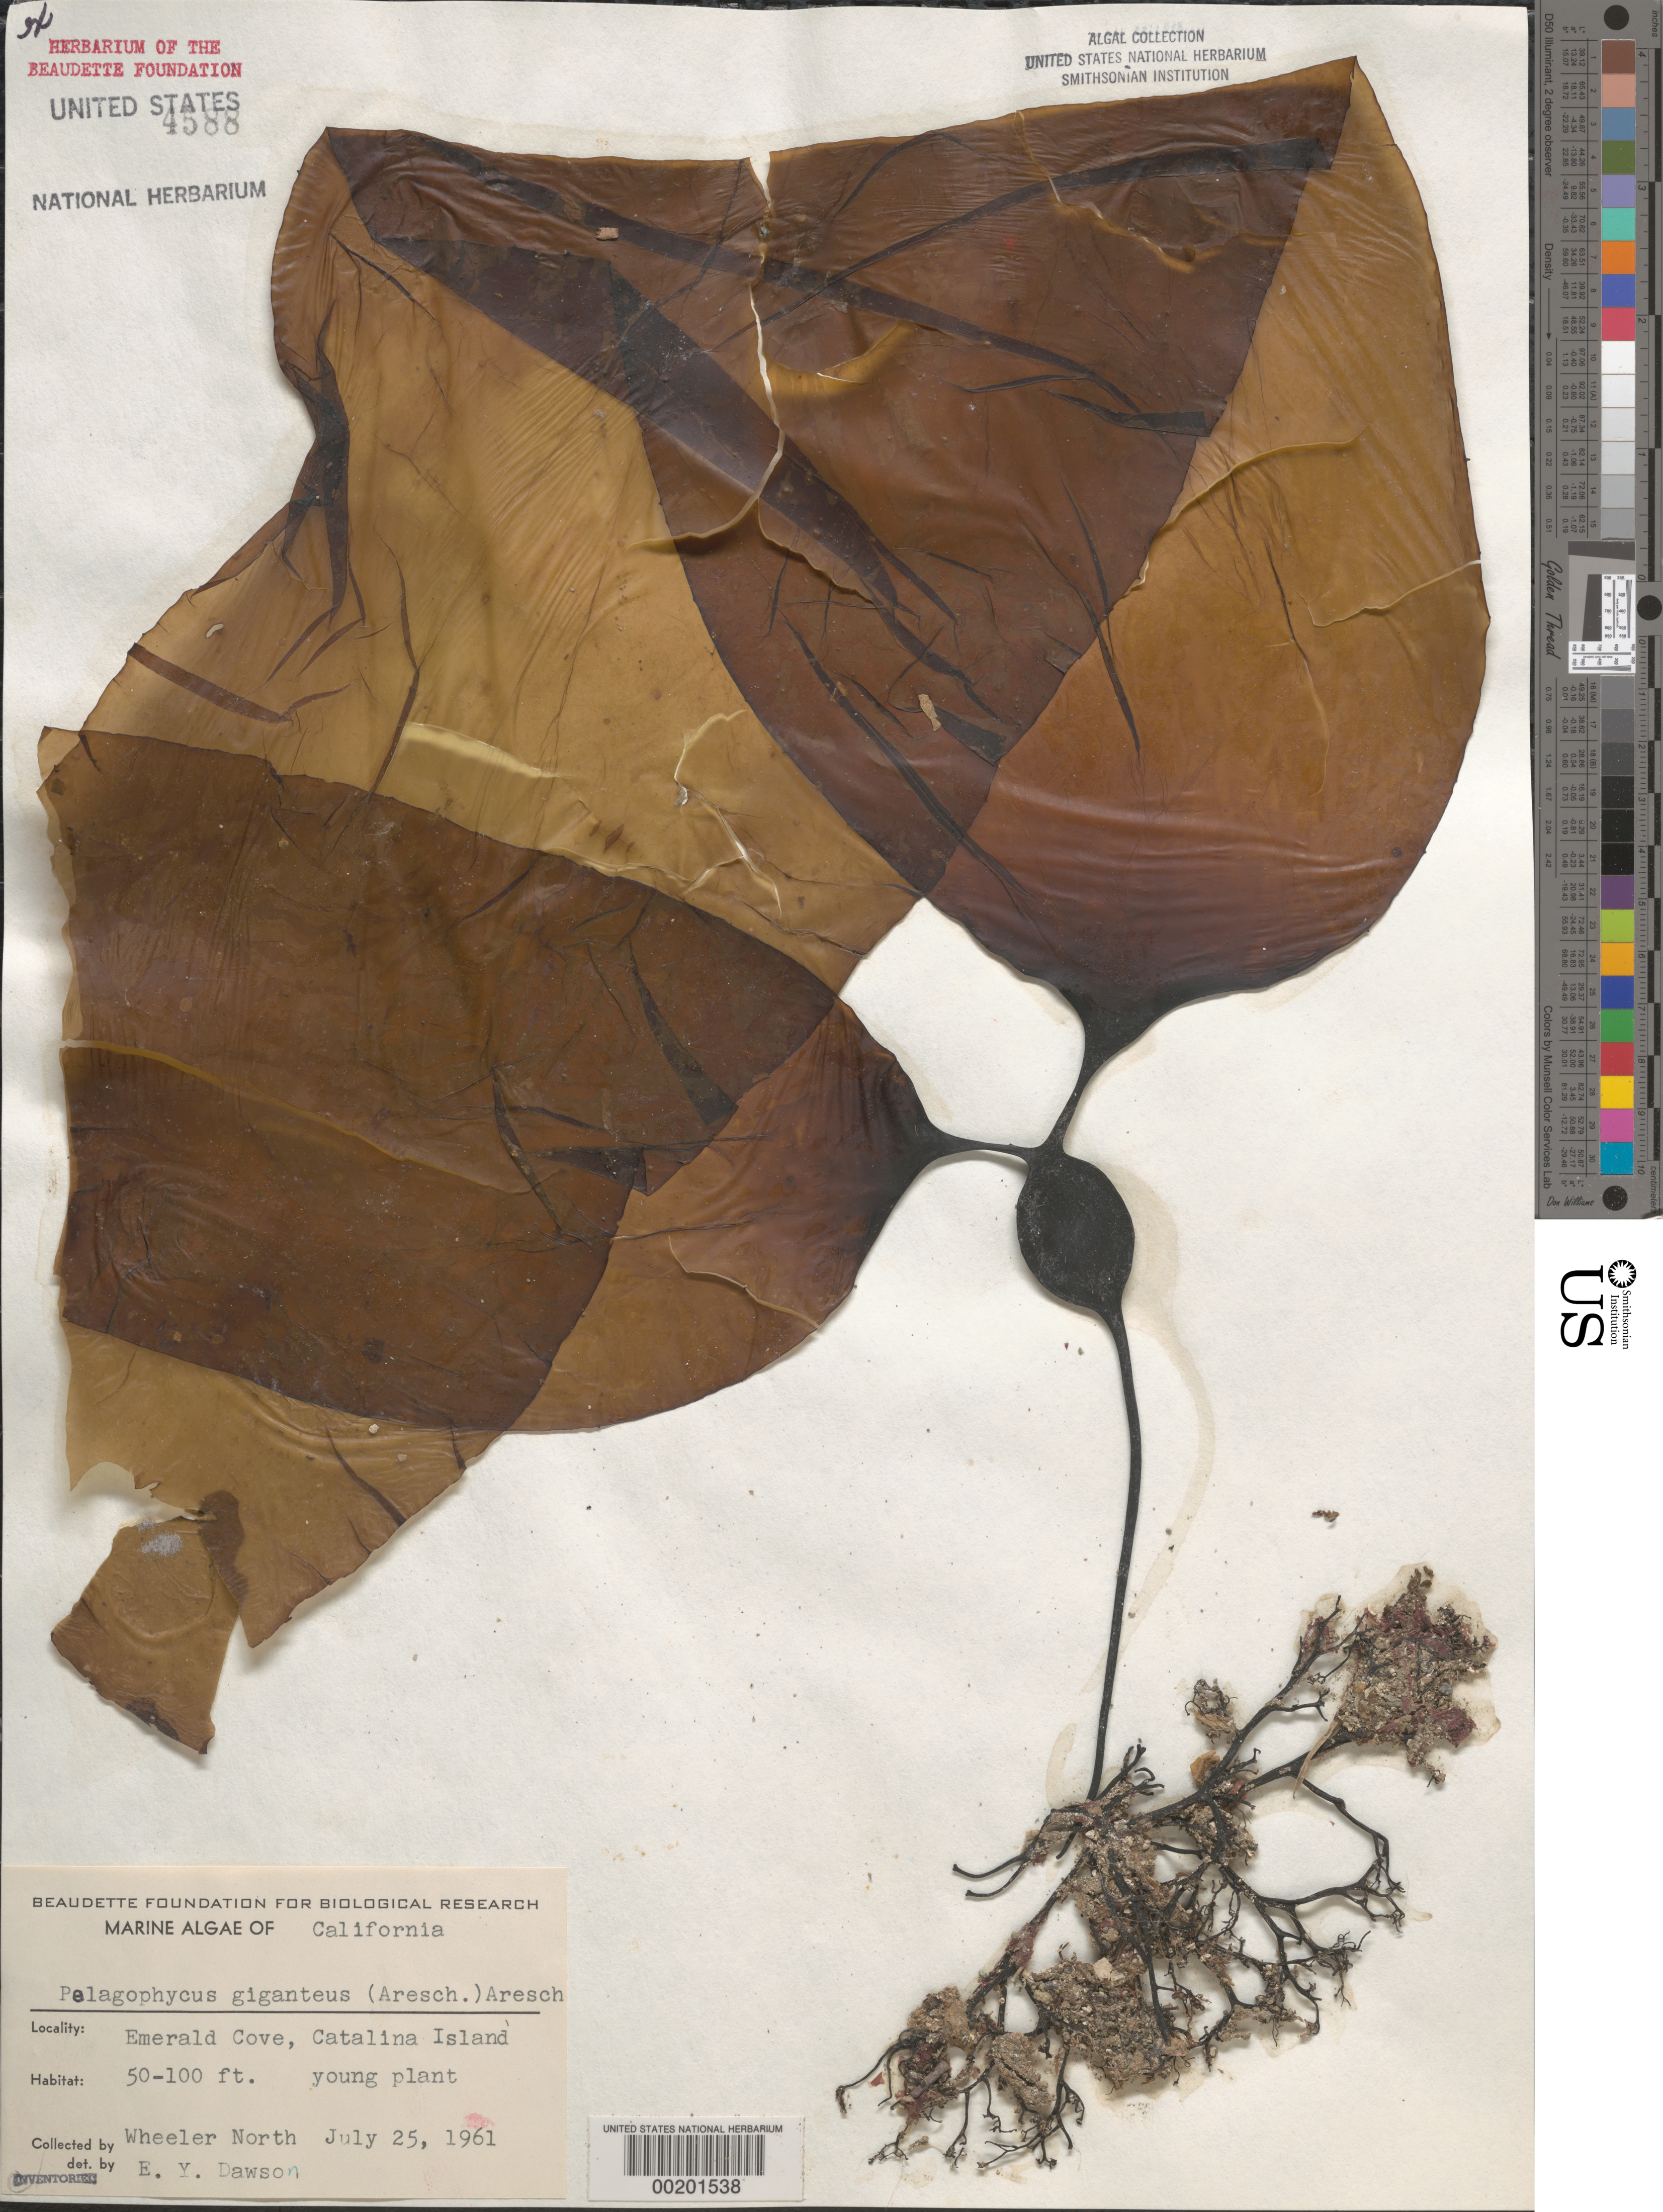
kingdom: Chromista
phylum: Ochrophyta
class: Phaeophyceae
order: Laminariales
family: Laminariaceae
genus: Pelagophycus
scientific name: Pelagophycus porra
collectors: W. North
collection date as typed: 25 Jul 1961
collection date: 1961-07-25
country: United States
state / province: California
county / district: Los Angeles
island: Santa Catalina Island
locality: Emerald Cove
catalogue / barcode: US 4588